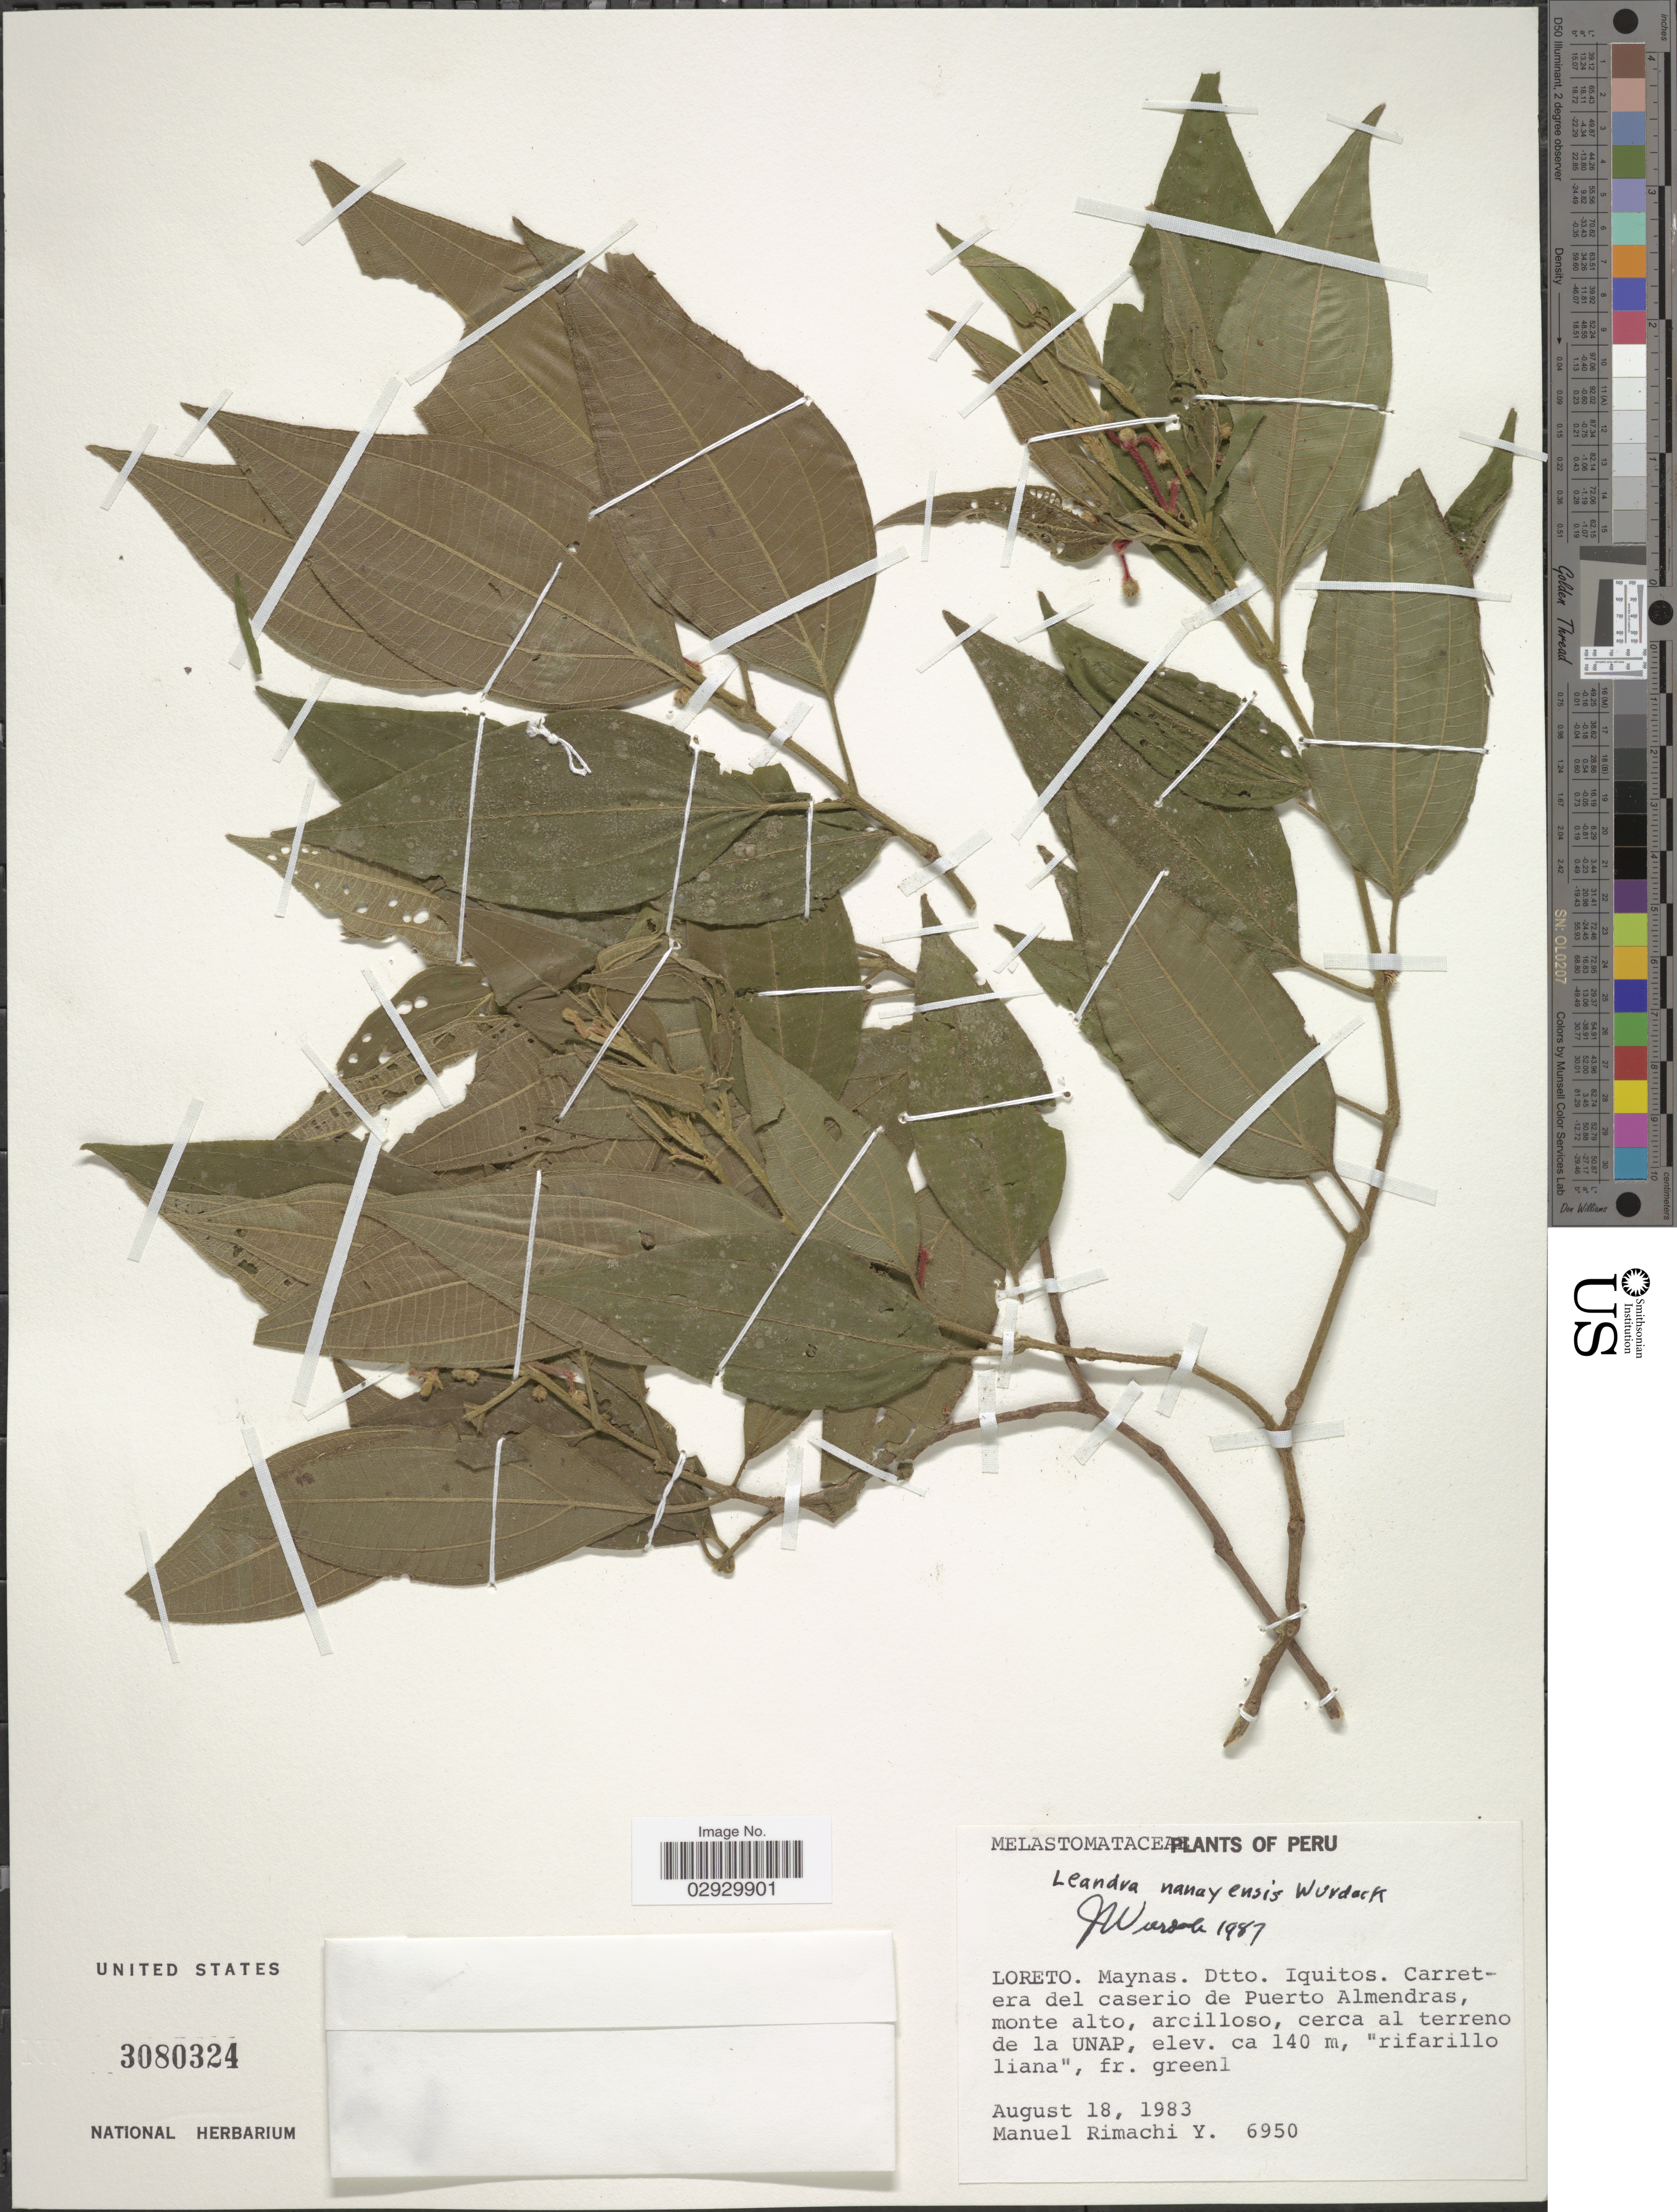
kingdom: Plantae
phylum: Tracheophyta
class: Magnoliopsida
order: Myrtales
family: Melastomataceae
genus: Leandra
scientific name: Leandra nanayensis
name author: Wurdack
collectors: M. Rimachi Y.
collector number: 6950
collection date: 1983-08-18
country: Peru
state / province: Loreto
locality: Maynas. Dtto. Iquitos. Carretera del caserio de Puerto Almendras, monte alto, arcilloso, cerca al terreno de la UNAP.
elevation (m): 140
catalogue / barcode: US 3080324